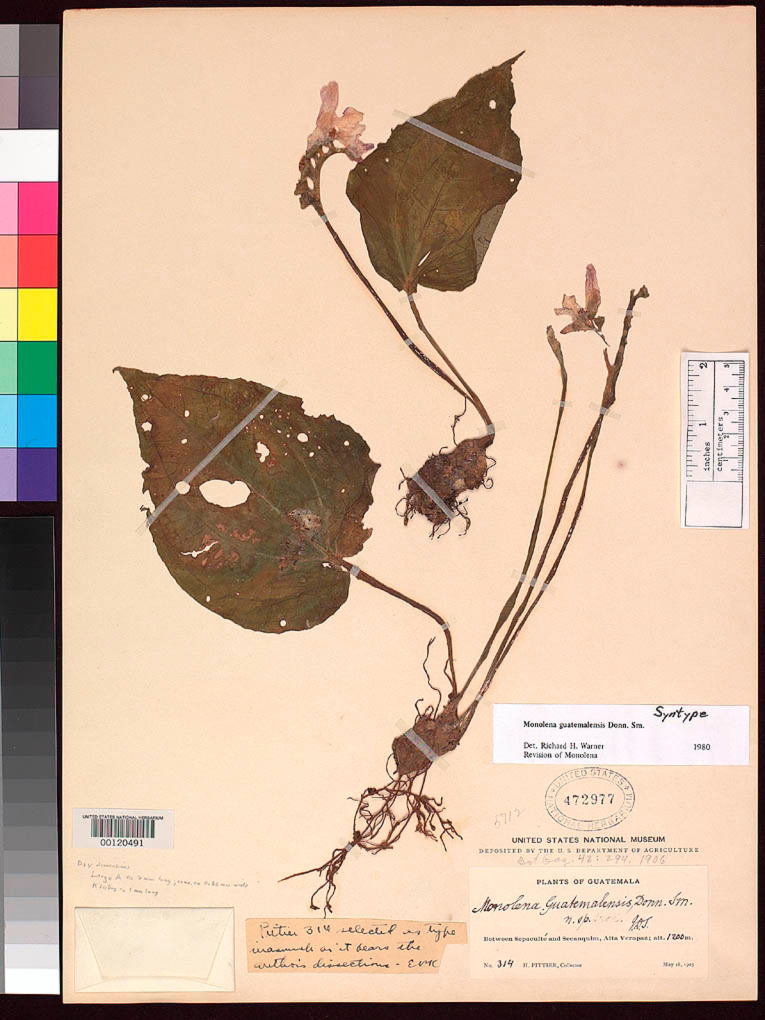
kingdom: Plantae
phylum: Tracheophyta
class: Magnoliopsida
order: Myrtales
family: Melastomataceae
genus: Monolena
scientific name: Monolena guatemalensis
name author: Donn. Sm.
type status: Syntype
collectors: H. F. Pittier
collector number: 314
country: Guatemala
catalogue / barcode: US 472977